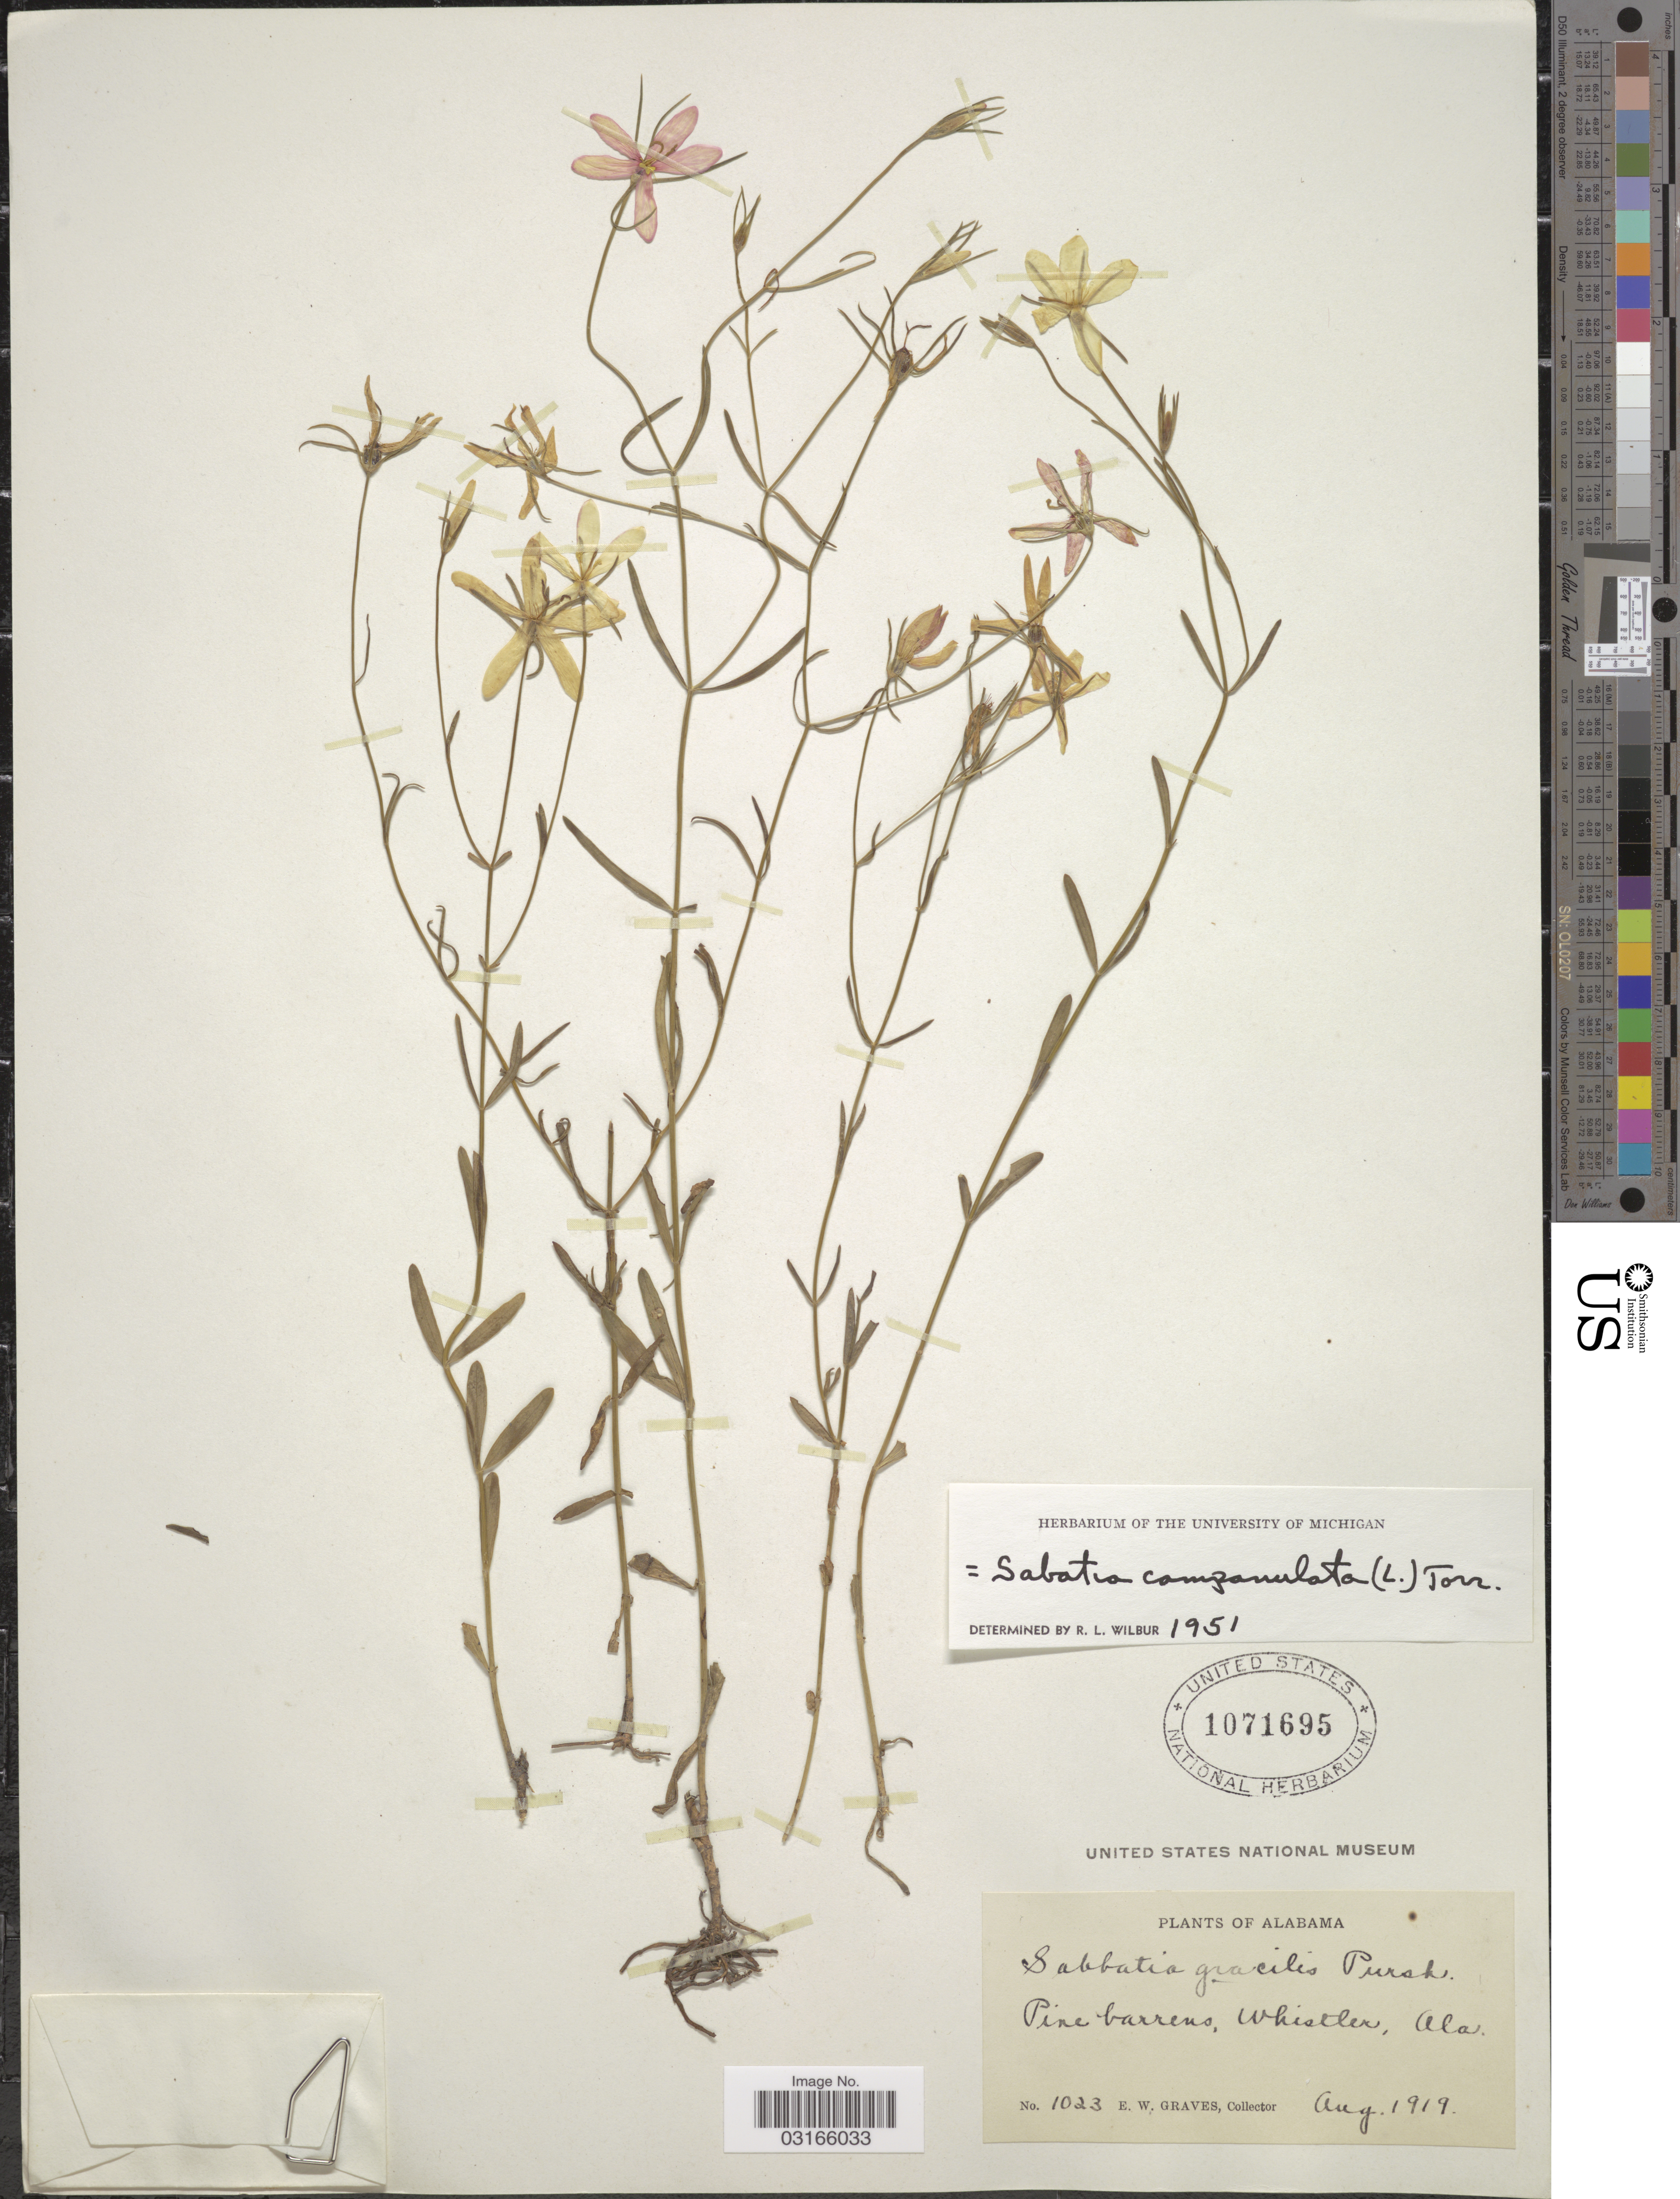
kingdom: Plantae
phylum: Tracheophyta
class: Magnoliopsida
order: Gentianales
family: Gentianaceae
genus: Sabatia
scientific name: Sabatia campanulata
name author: (L.) Torr.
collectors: E. Graves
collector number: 1023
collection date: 1919-08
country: United States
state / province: Alabama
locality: Pine barrens, Whistler, Ala.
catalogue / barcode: US 1071695